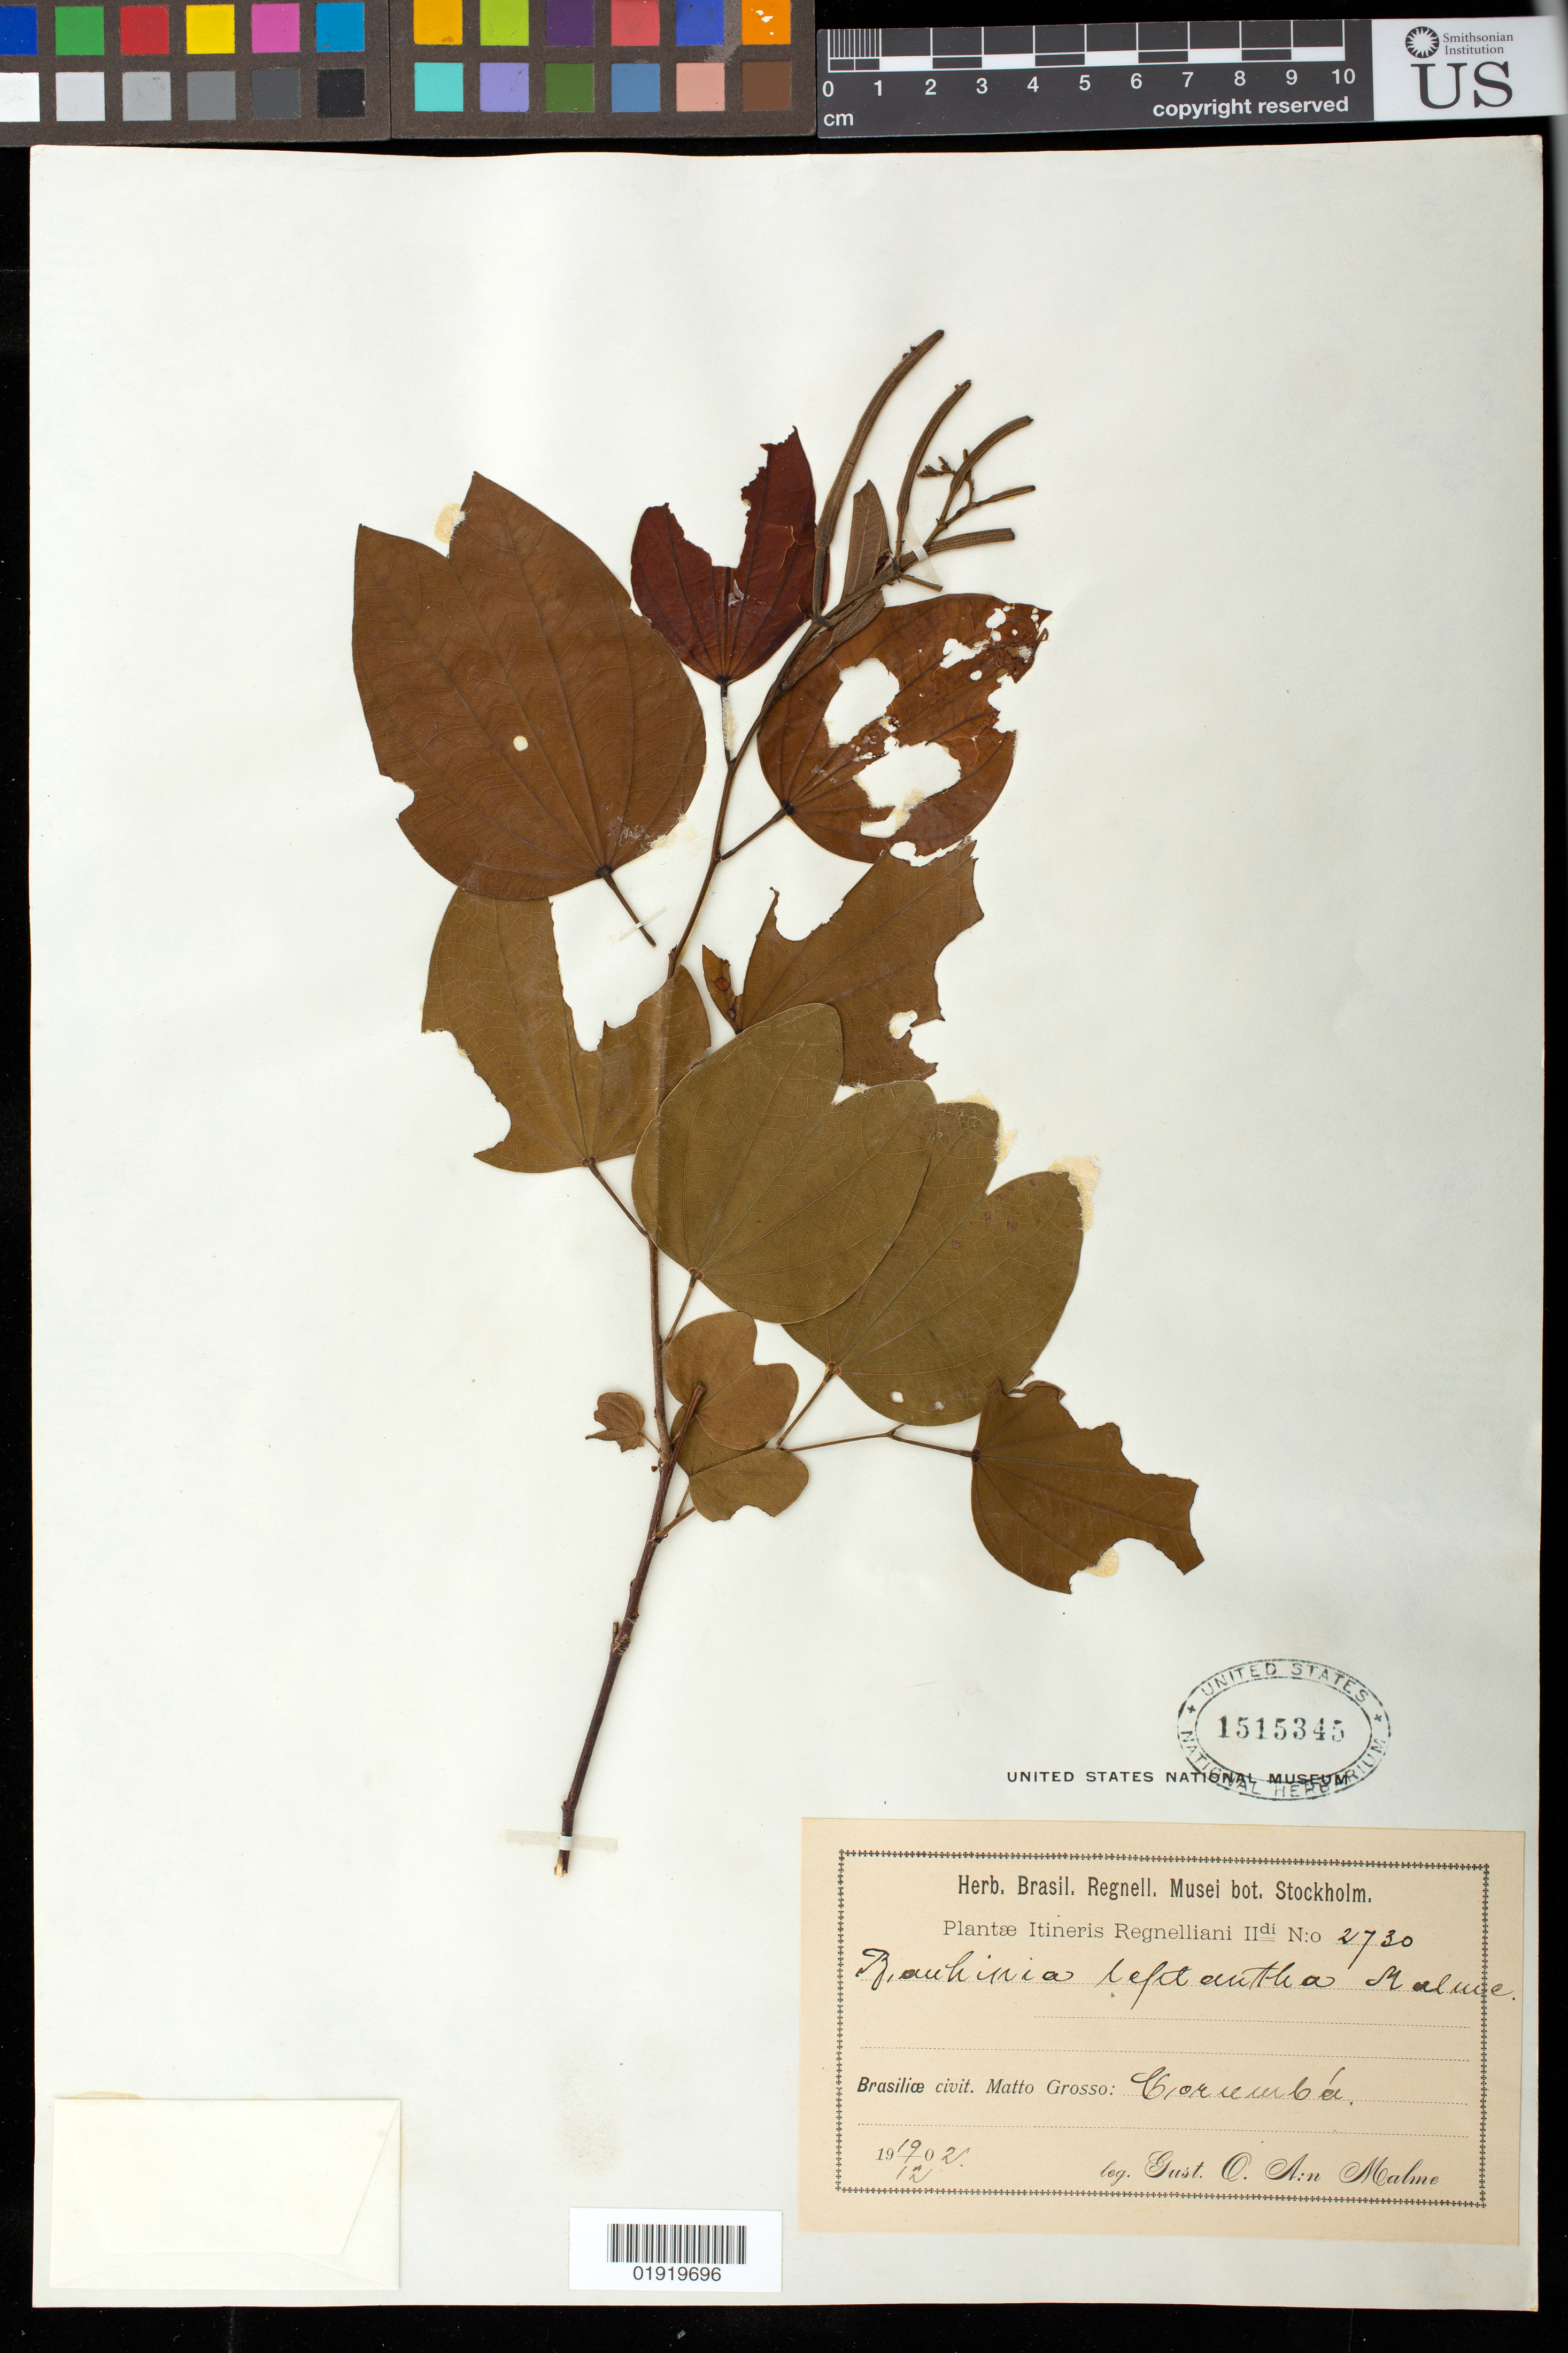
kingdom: Plantae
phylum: Tracheophyta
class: Magnoliopsida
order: Fabales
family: Fabaceae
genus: Bauhinia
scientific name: Bauhinia leptantha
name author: Malme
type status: Isolectotype; Syntype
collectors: G. O. A. Malme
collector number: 2730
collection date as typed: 19 19/12 02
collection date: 1902-12-19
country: Brazil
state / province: Mato Grosso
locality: Corumbá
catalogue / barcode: US 1515345